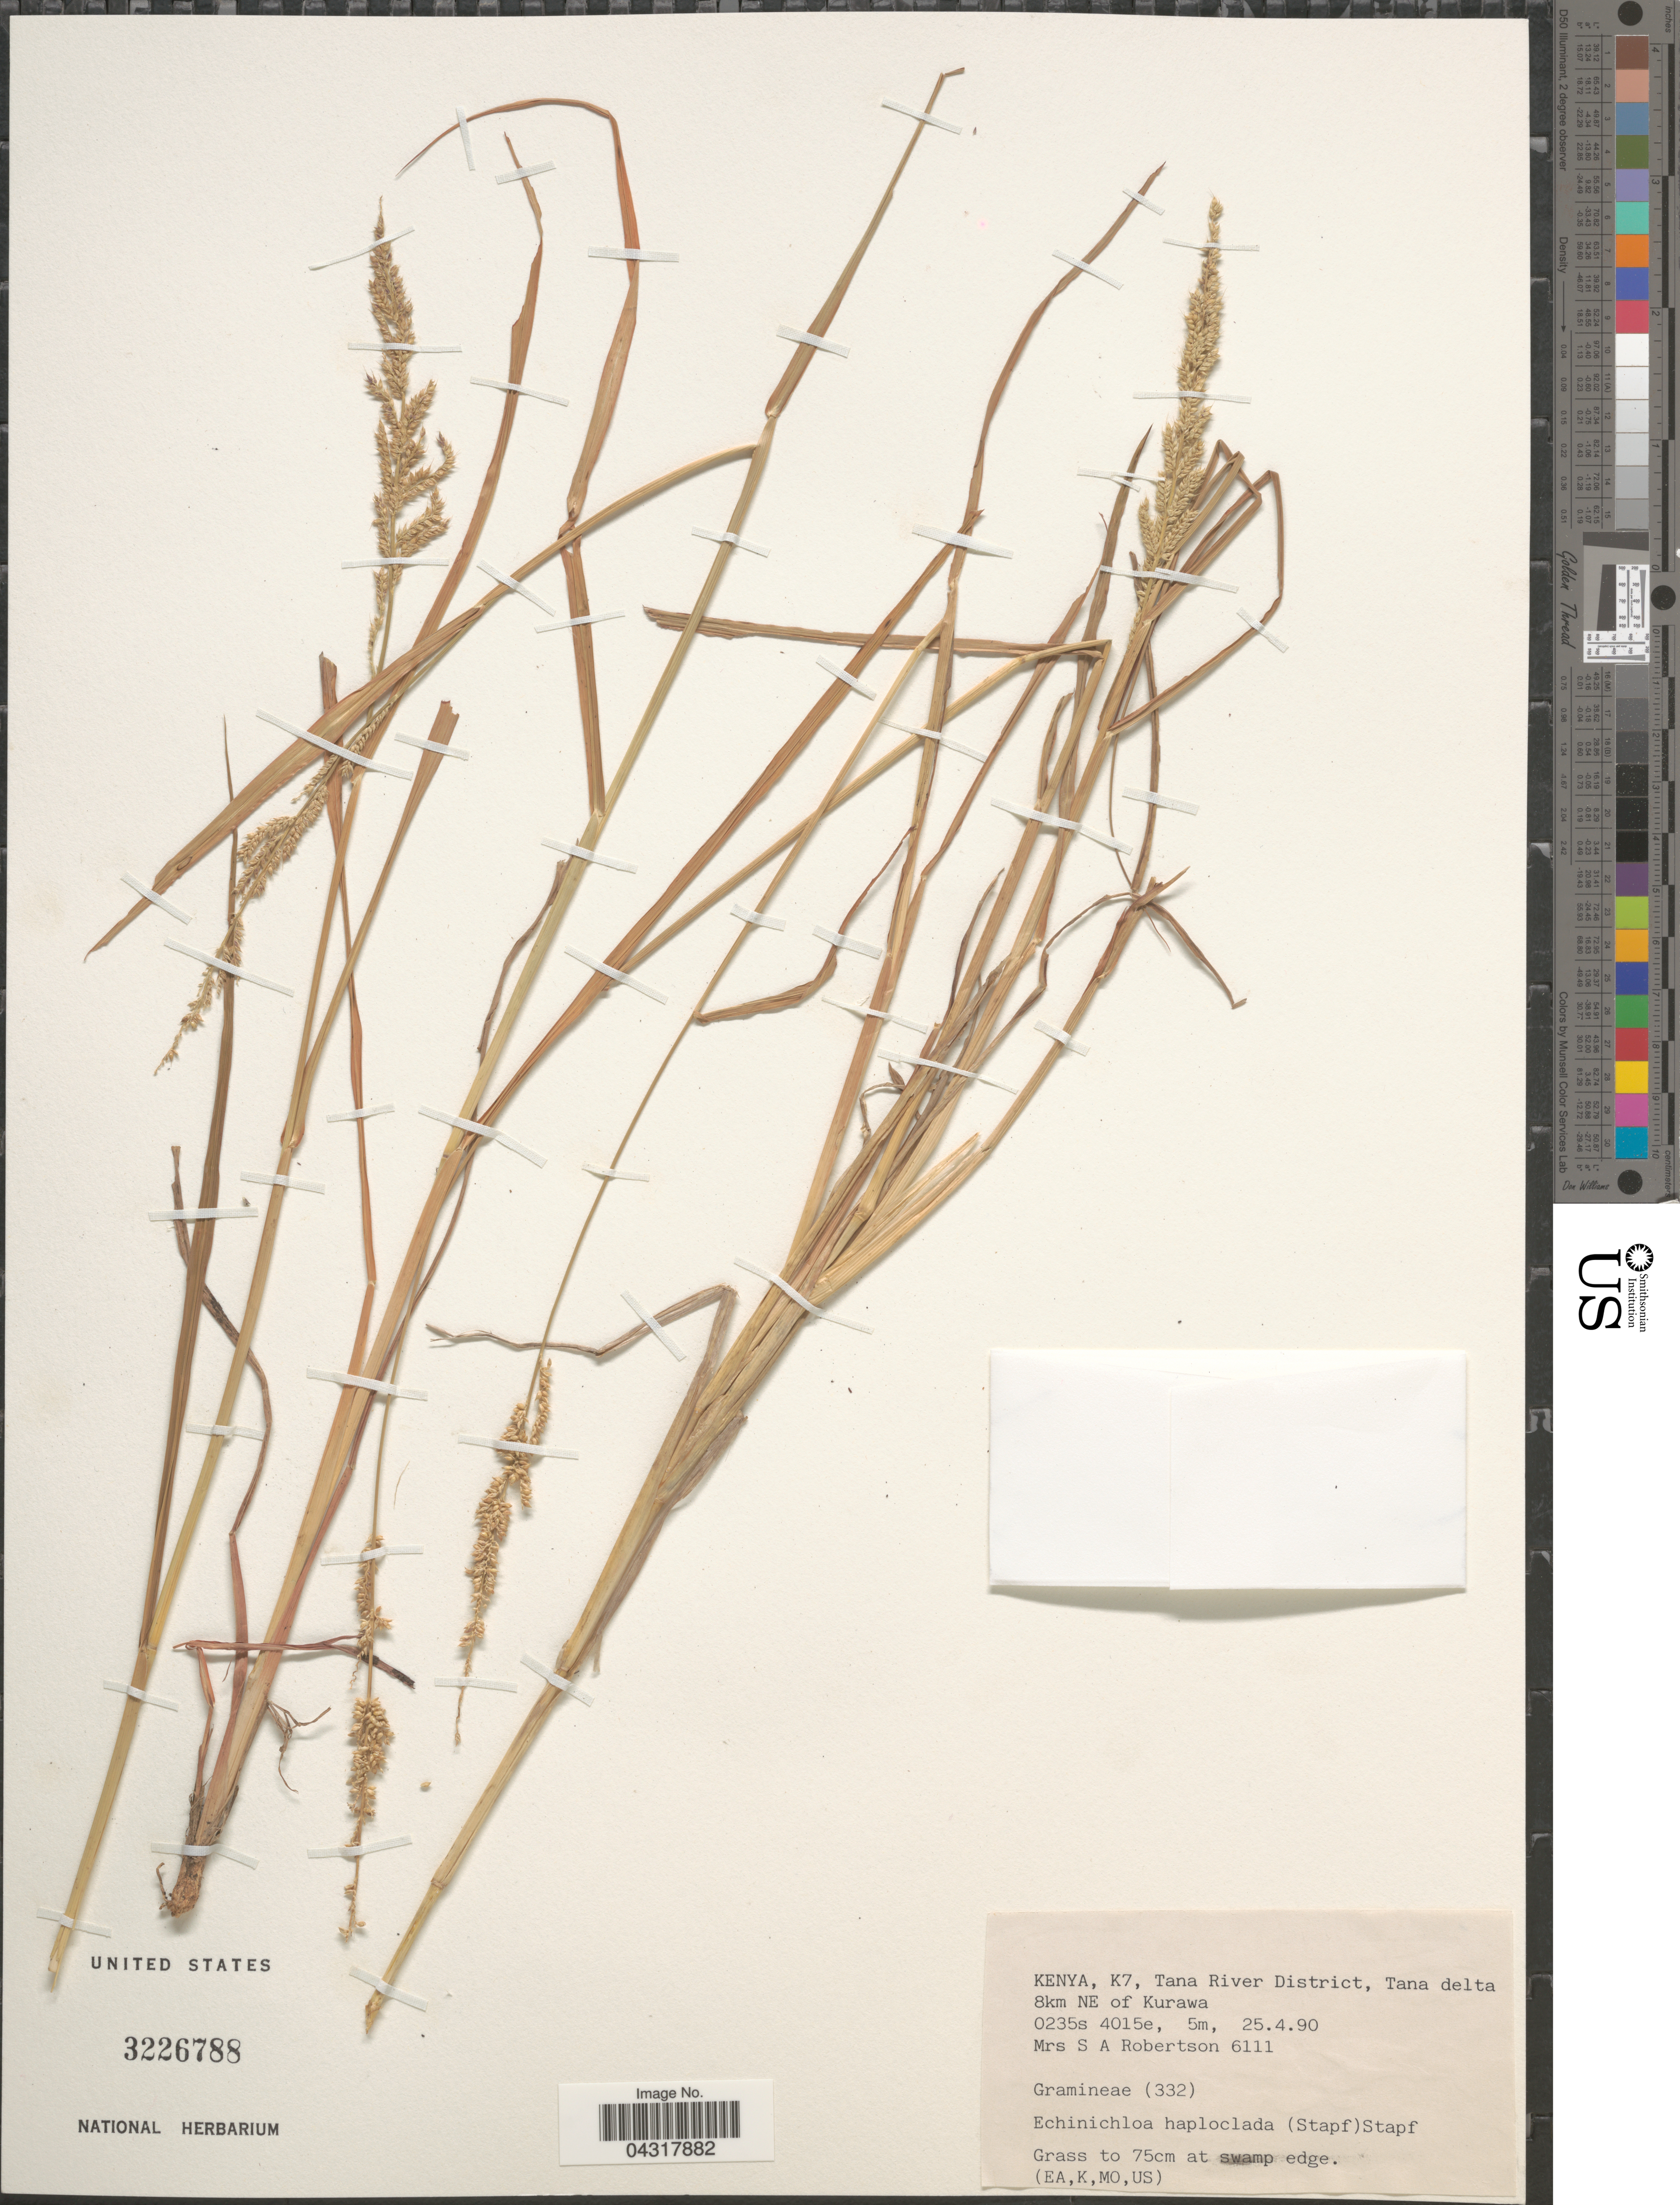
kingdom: Plantae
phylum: Tracheophyta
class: Liliopsida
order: Poales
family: Poaceae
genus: Echinochloa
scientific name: Echinochloa haploclada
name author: (Stapf) Stapf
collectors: Mrs. S. A. Robertson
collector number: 6111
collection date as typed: Transcribed d/m/y: 25/4/90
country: Kenya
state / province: Tana River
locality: K7, Tana River District, Tana delta 8km NE of Kurawa.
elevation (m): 5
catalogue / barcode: US 3226788